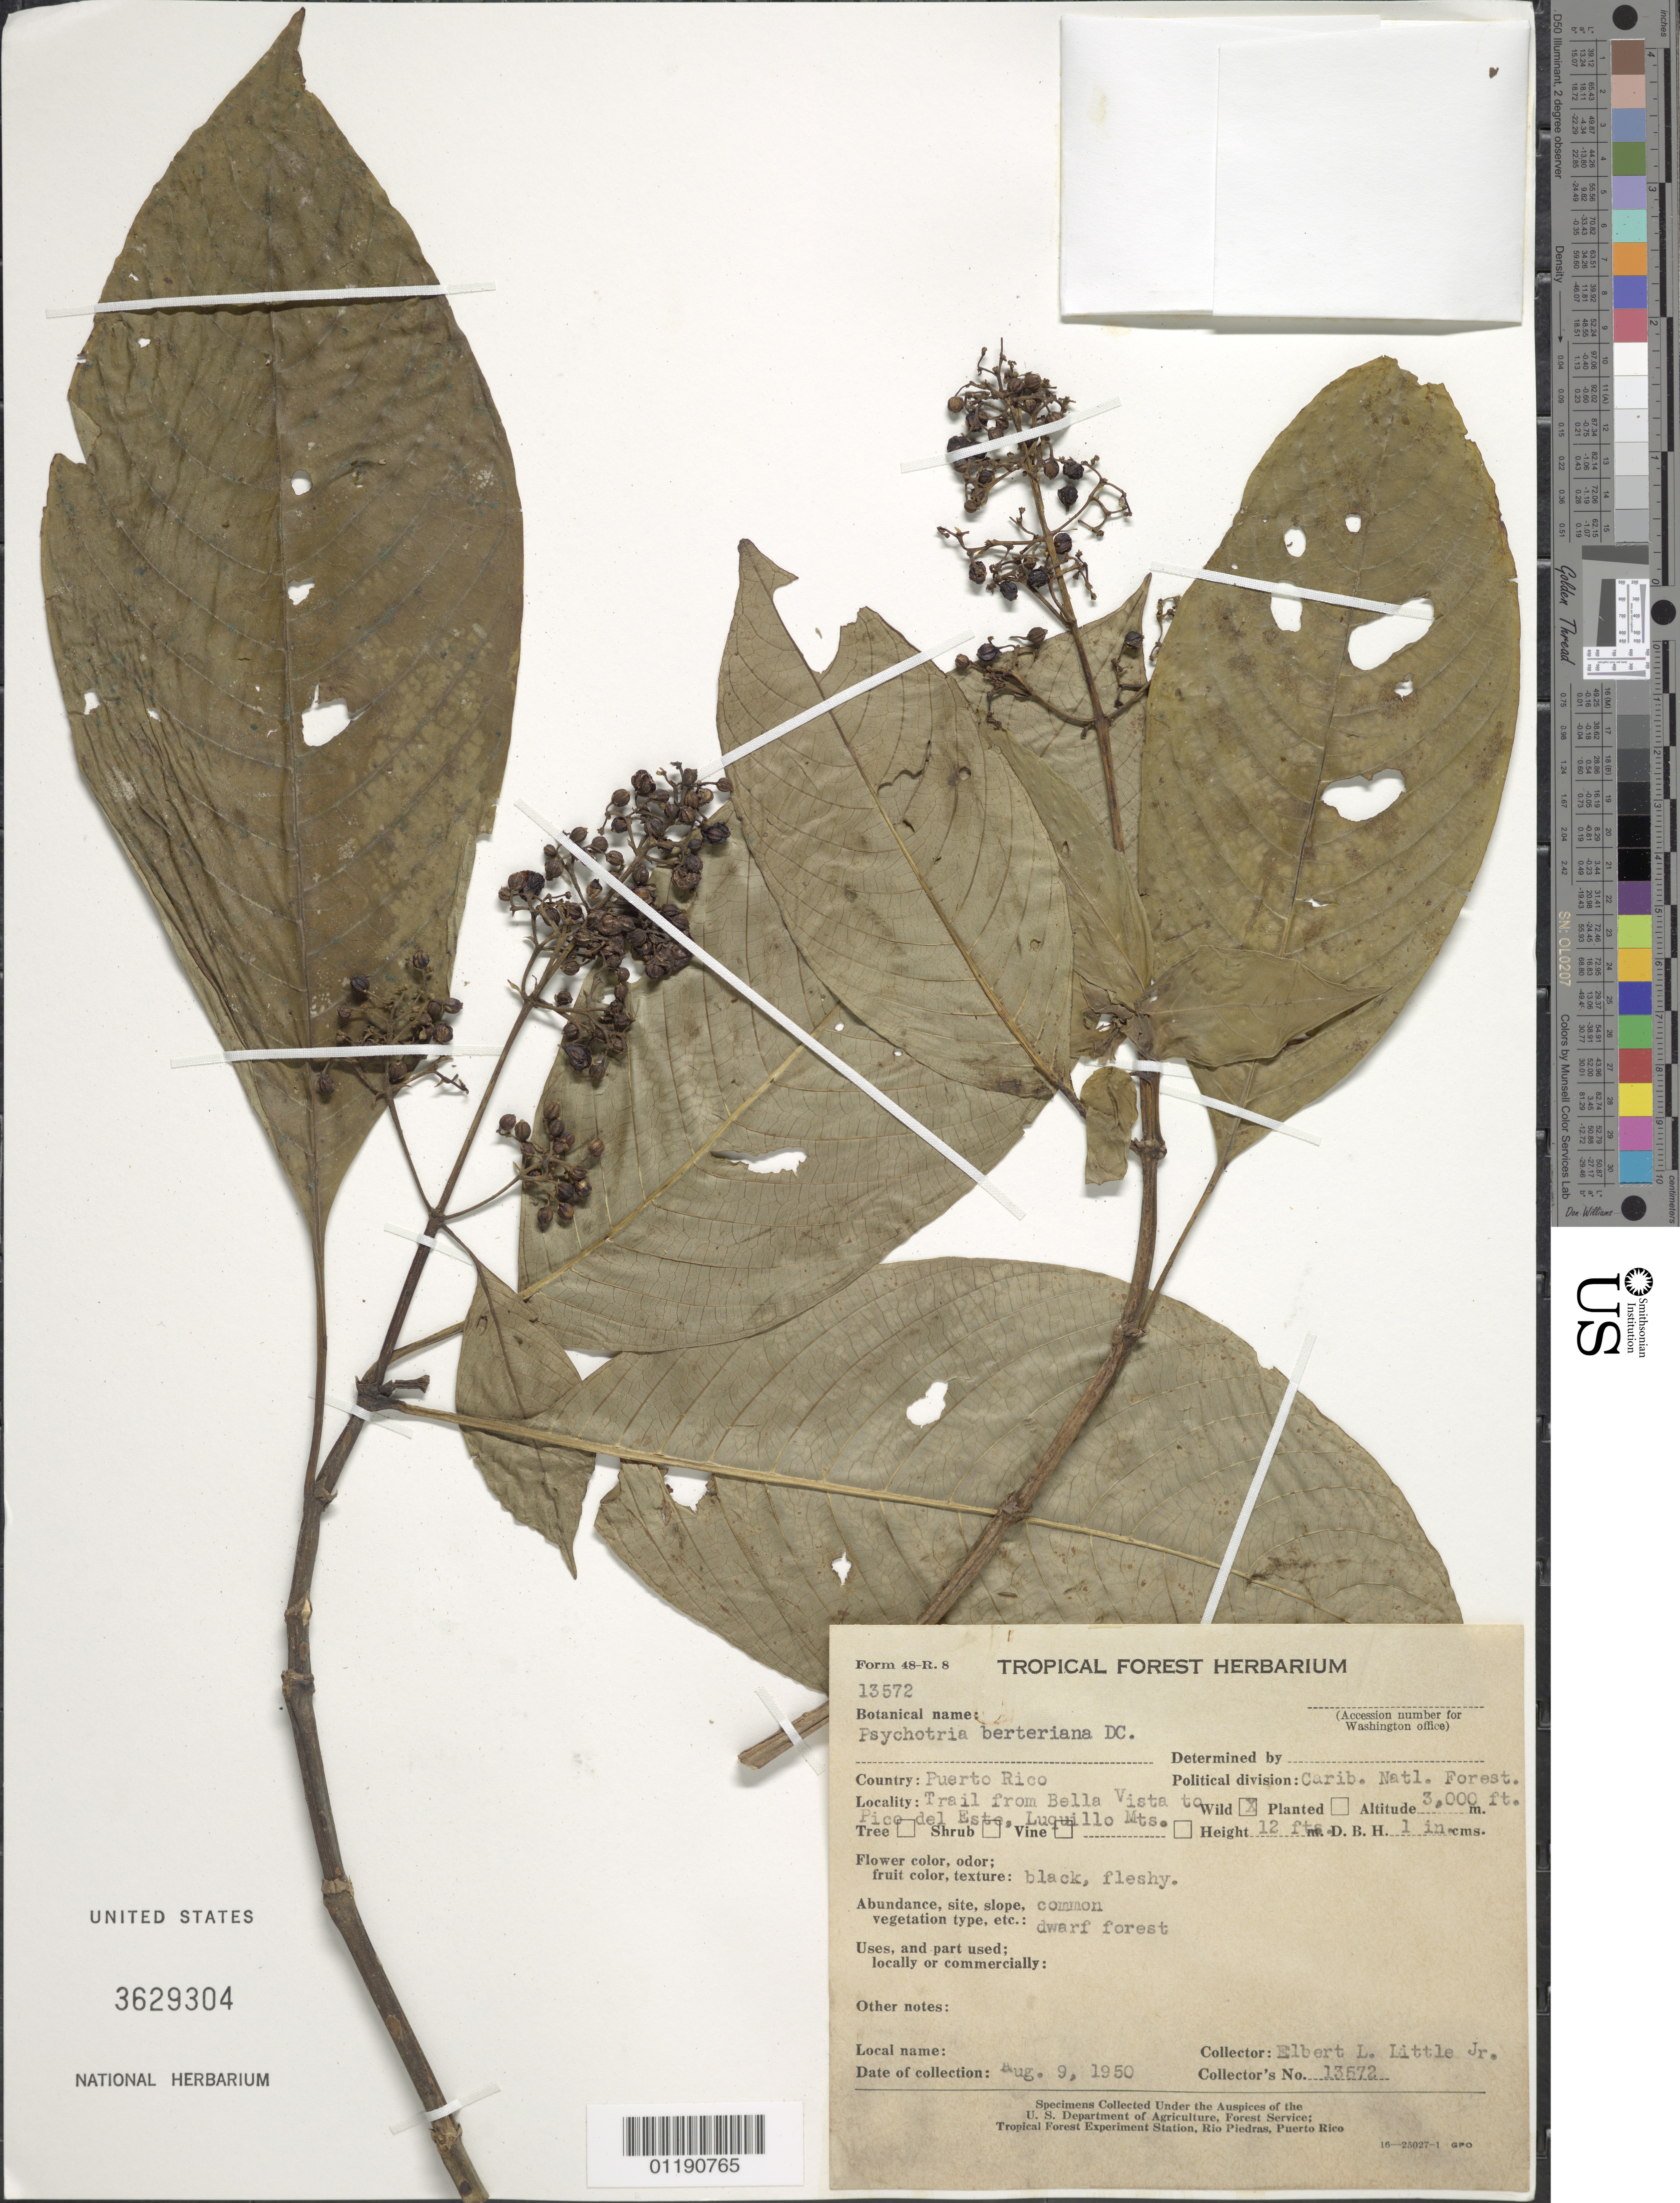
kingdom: Plantae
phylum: Tracheophyta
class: Magnoliopsida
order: Gentianales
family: Rubiaceae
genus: Psychotria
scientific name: Psychotria berteroana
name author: DC.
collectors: E. L. Little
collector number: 13572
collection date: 1950-08-09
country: Puerto Rico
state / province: Carib. Natl. Forest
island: Puerto Rico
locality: Trail from Bella Vista to Pico del Este, Luquillo, Mts.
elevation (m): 3000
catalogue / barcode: US 3629304